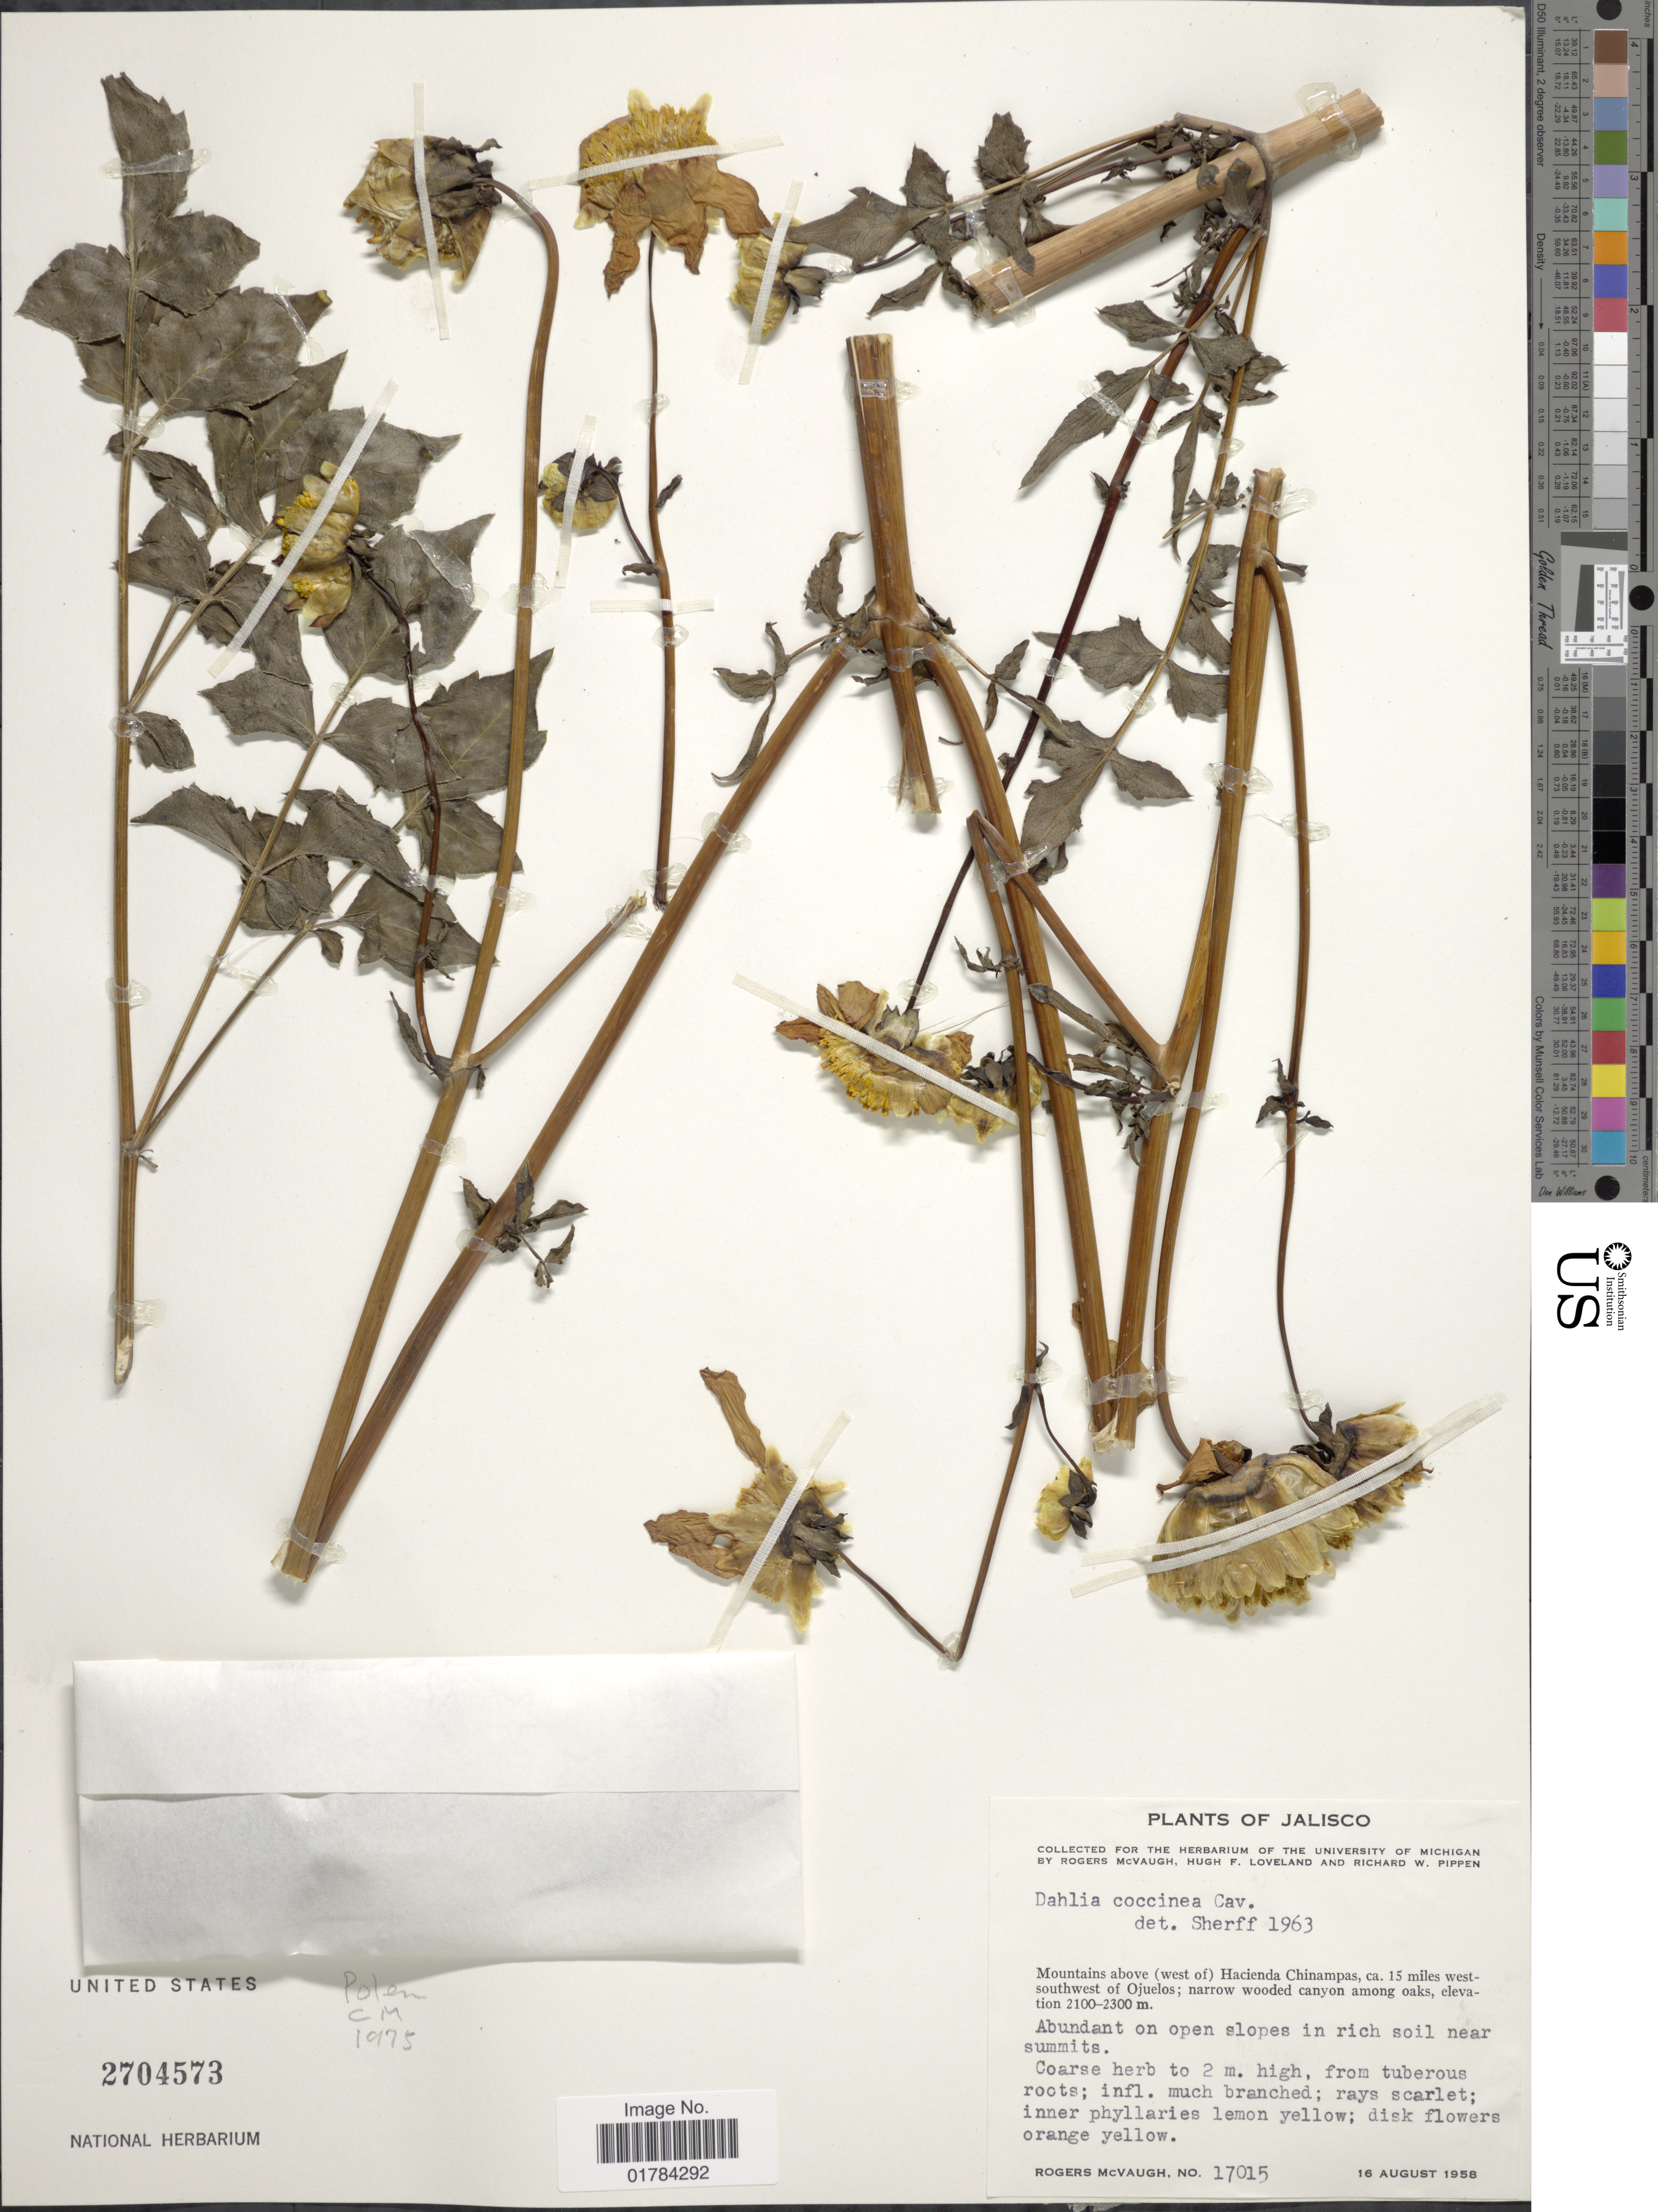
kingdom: Plantae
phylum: Tracheophyta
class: Magnoliopsida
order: Asterales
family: Asteraceae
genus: Dahlia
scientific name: Dahlia coccinea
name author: Cav.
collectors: R. McVaugh, H. Loveland & R. W. Pippen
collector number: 17015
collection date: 1958-08-16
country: Mexico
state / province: Jalisco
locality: Mountains above (west of) Hacienda Chinampas, ca. 15 miles west-southwest of Ojuelos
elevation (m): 2100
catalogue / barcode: US 2704573